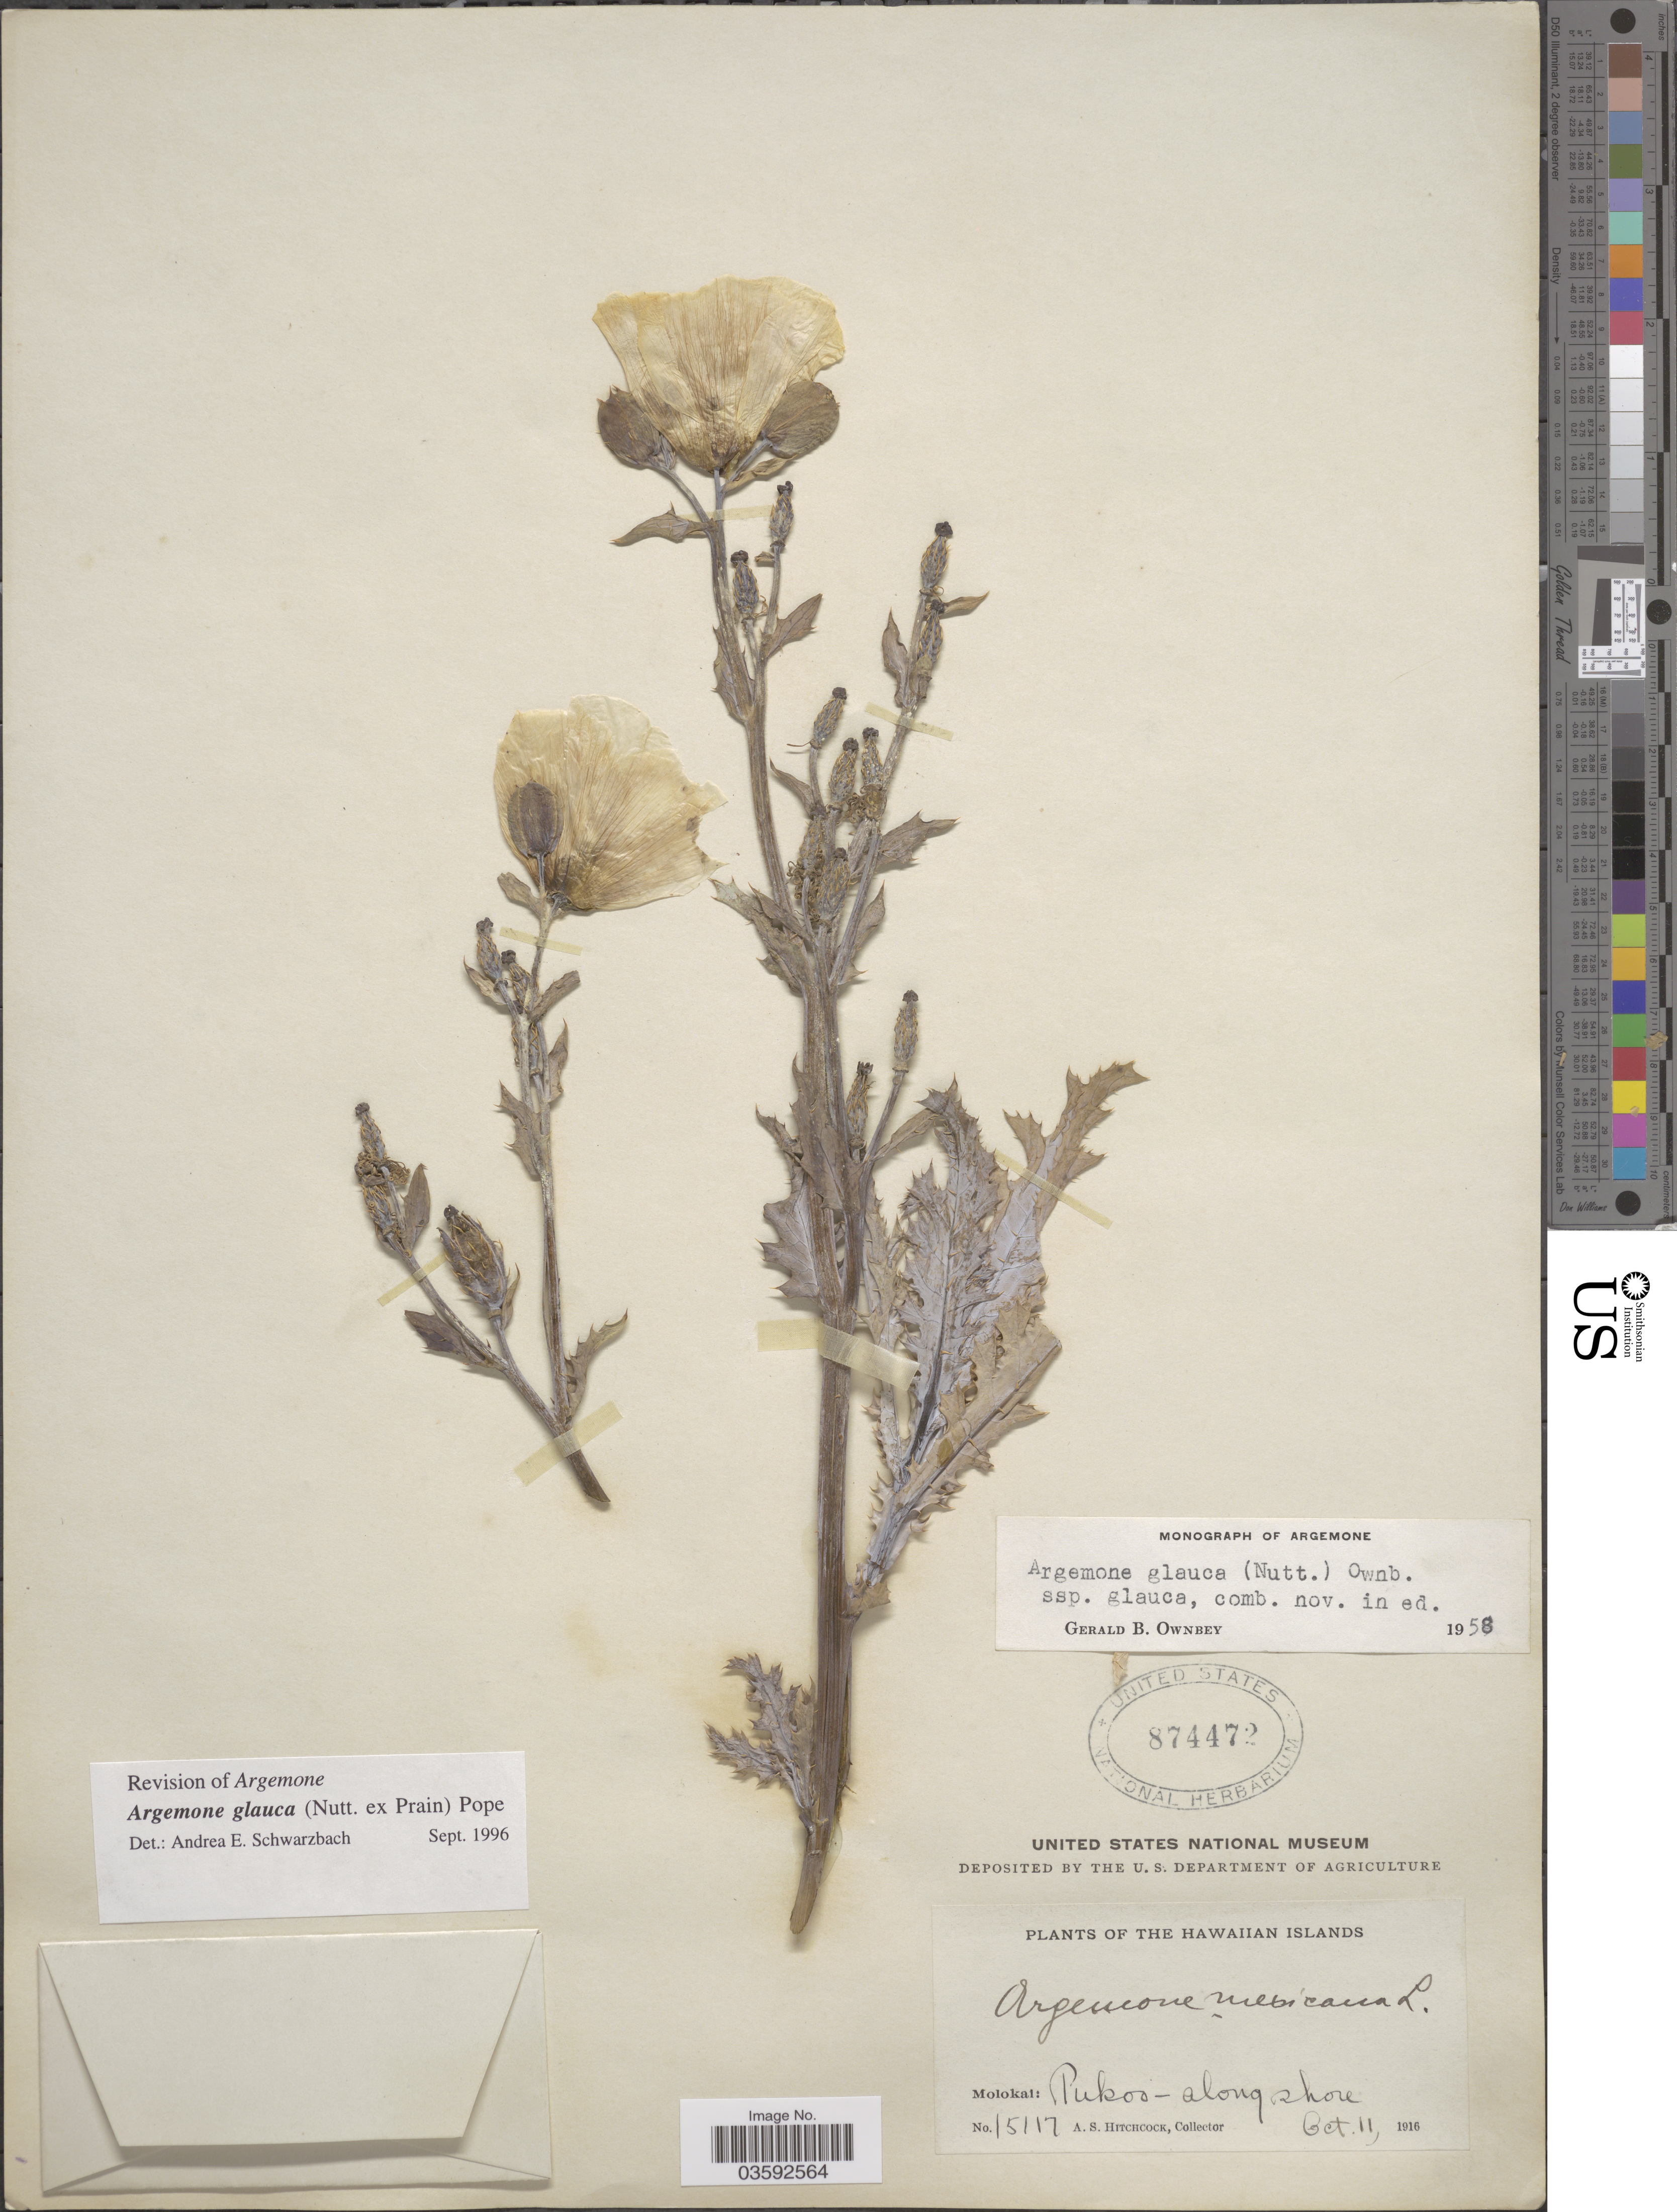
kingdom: Plantae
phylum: Tracheophyta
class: Magnoliopsida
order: Ranunculales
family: Papaveraceae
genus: Argemone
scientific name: Argemone glauca var. glauca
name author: (Nutt. ex Prain) Pope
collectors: A. S. Hitchcock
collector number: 15117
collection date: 1916-10-11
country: United States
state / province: Hawaii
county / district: Maui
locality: The Hawaiian Islands. Molokai: Pukoo - along shore.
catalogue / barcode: US 874472